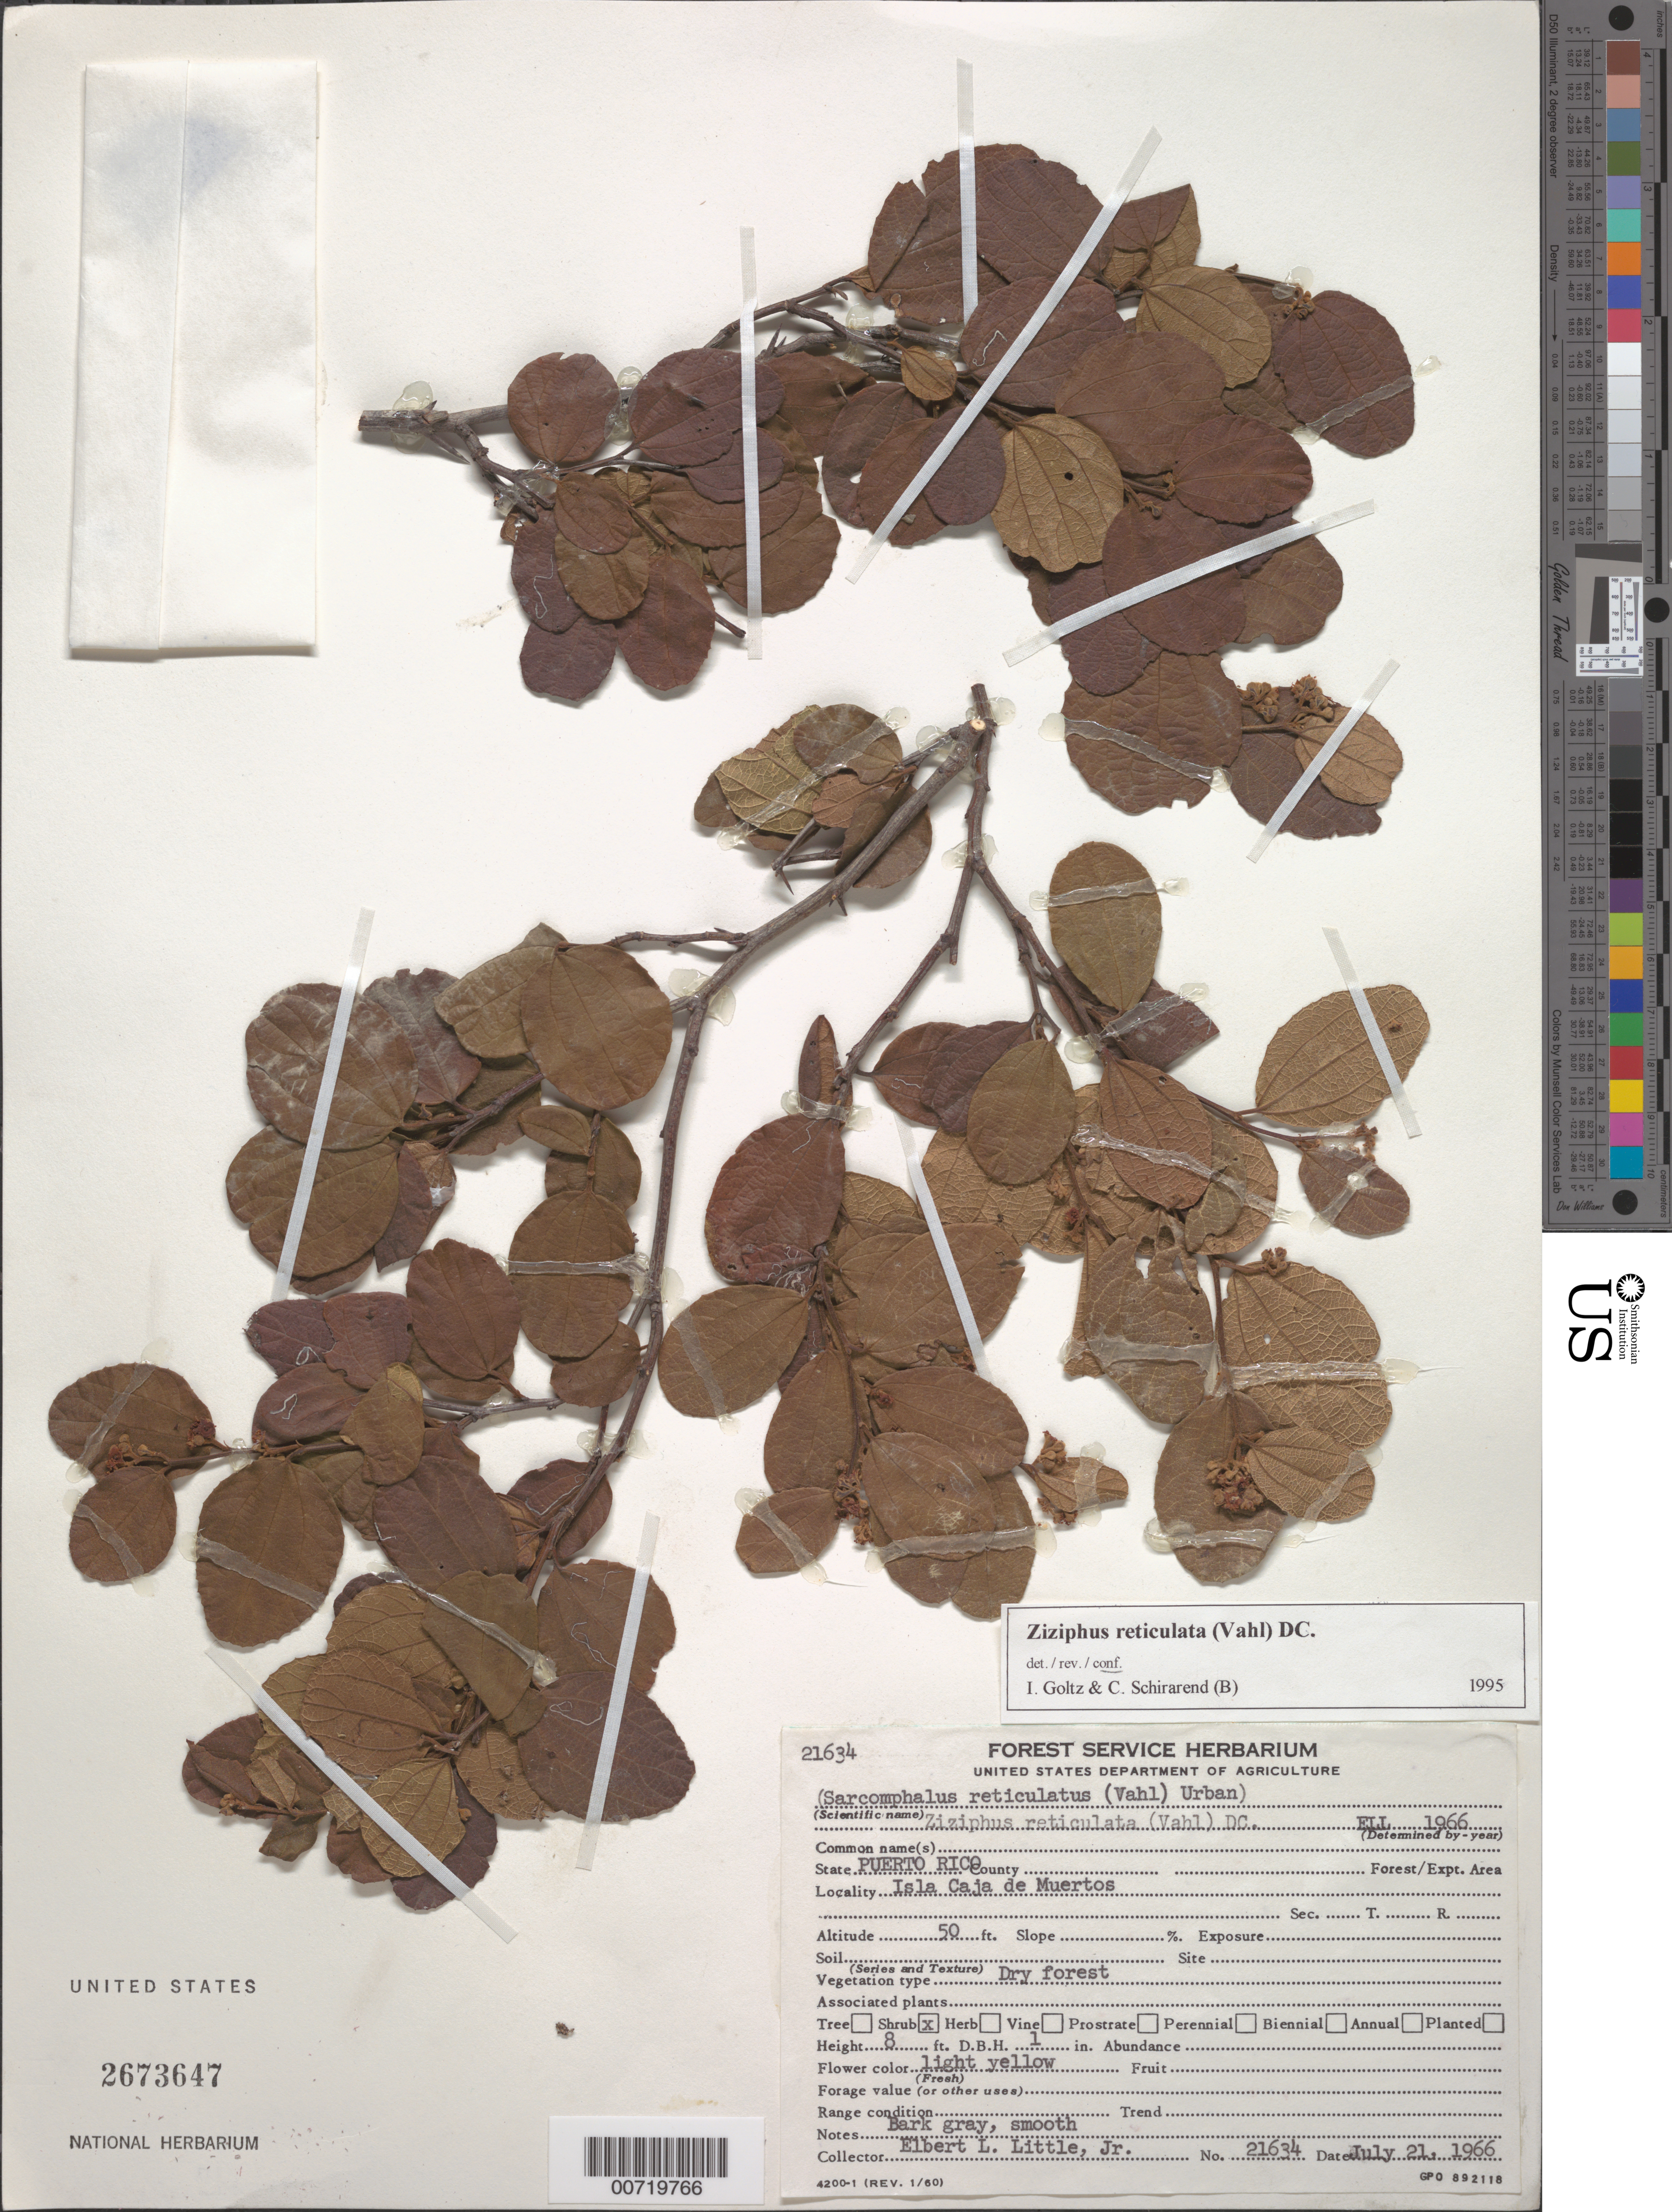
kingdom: Plantae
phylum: Tracheophyta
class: Magnoliopsida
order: Rosales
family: Rhamnaceae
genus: Sarcomphalus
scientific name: Sarcomphalus reticulatus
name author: (Vahl) Urb.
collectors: E. L. Little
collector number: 21634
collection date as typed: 21 Jul 1966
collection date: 1966-07-21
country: Puerto Rico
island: Caja de Muerto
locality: Isla Caja de Muertos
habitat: Dry forest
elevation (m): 15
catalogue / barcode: US 2673647